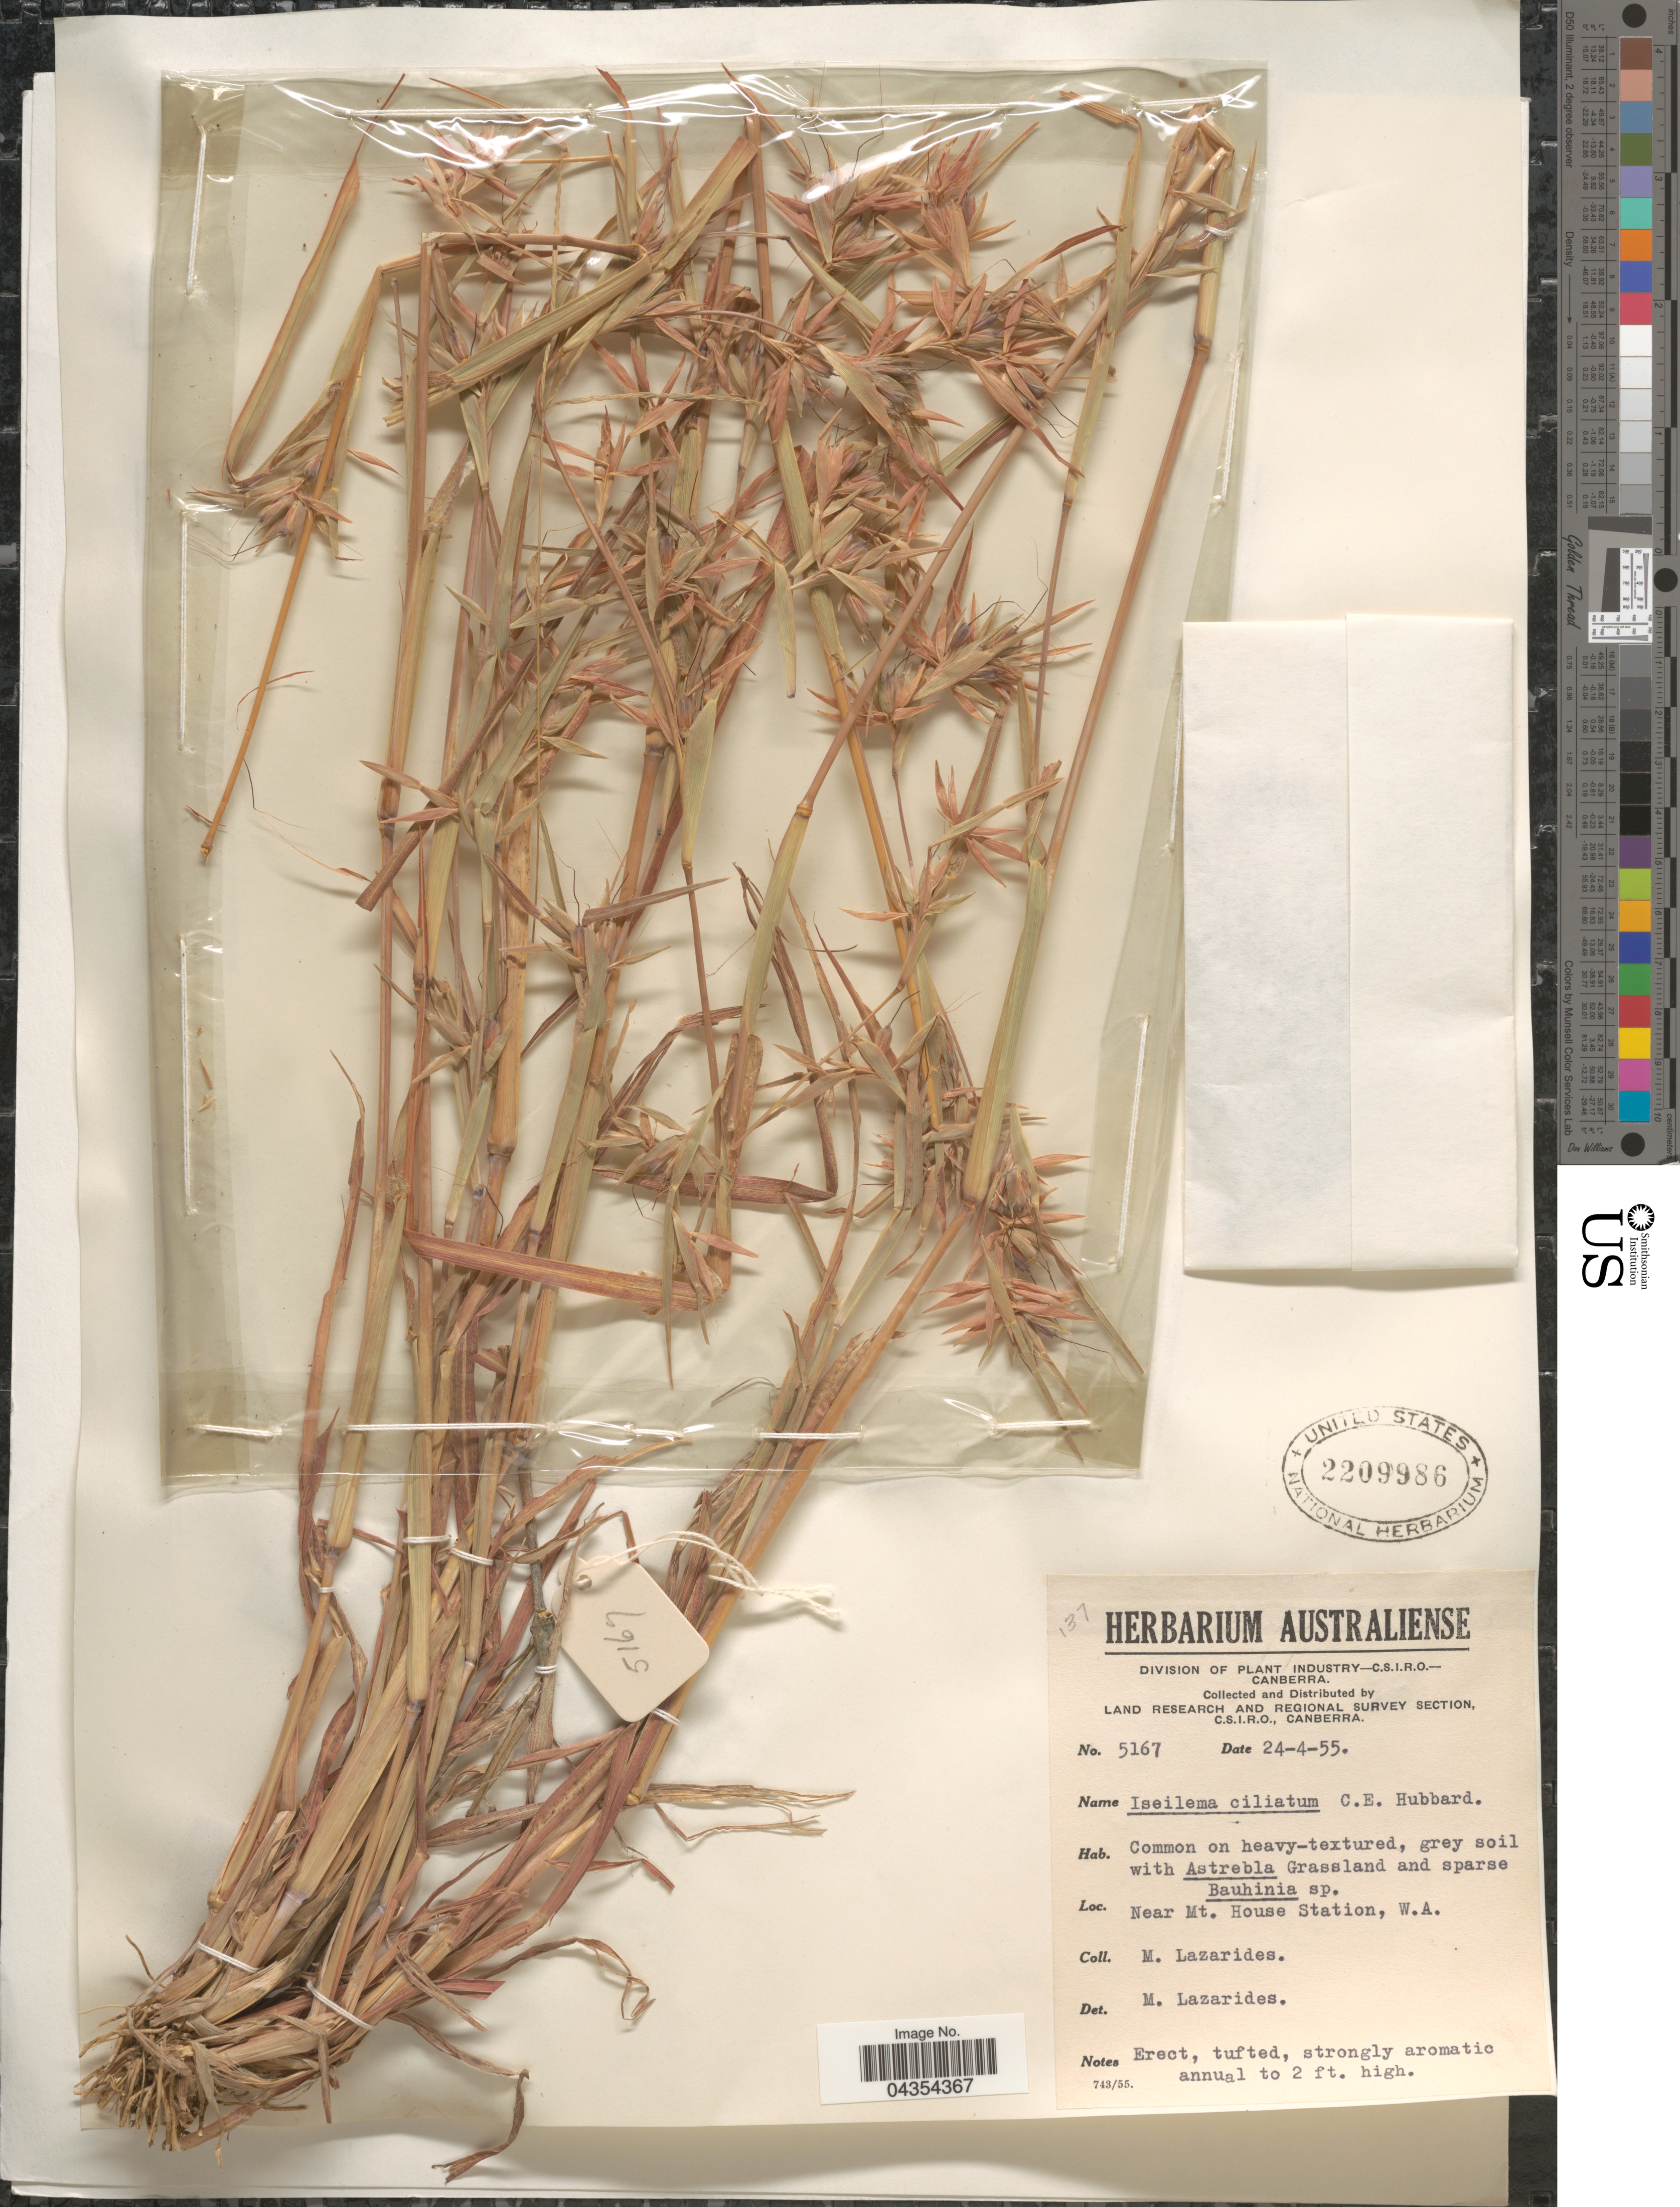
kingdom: Plantae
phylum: Tracheophyta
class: Liliopsida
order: Poales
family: Poaceae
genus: Iseilema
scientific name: Iseilema ciliatum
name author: C. E. Hubb.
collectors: M. Lazarides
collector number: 5167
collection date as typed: Transcribed d/m/y: 24/4/55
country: Australia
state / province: Western Australia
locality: Land Research and Regional Survey Section. Near Mt. House Station, W.A.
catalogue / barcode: US 2209986